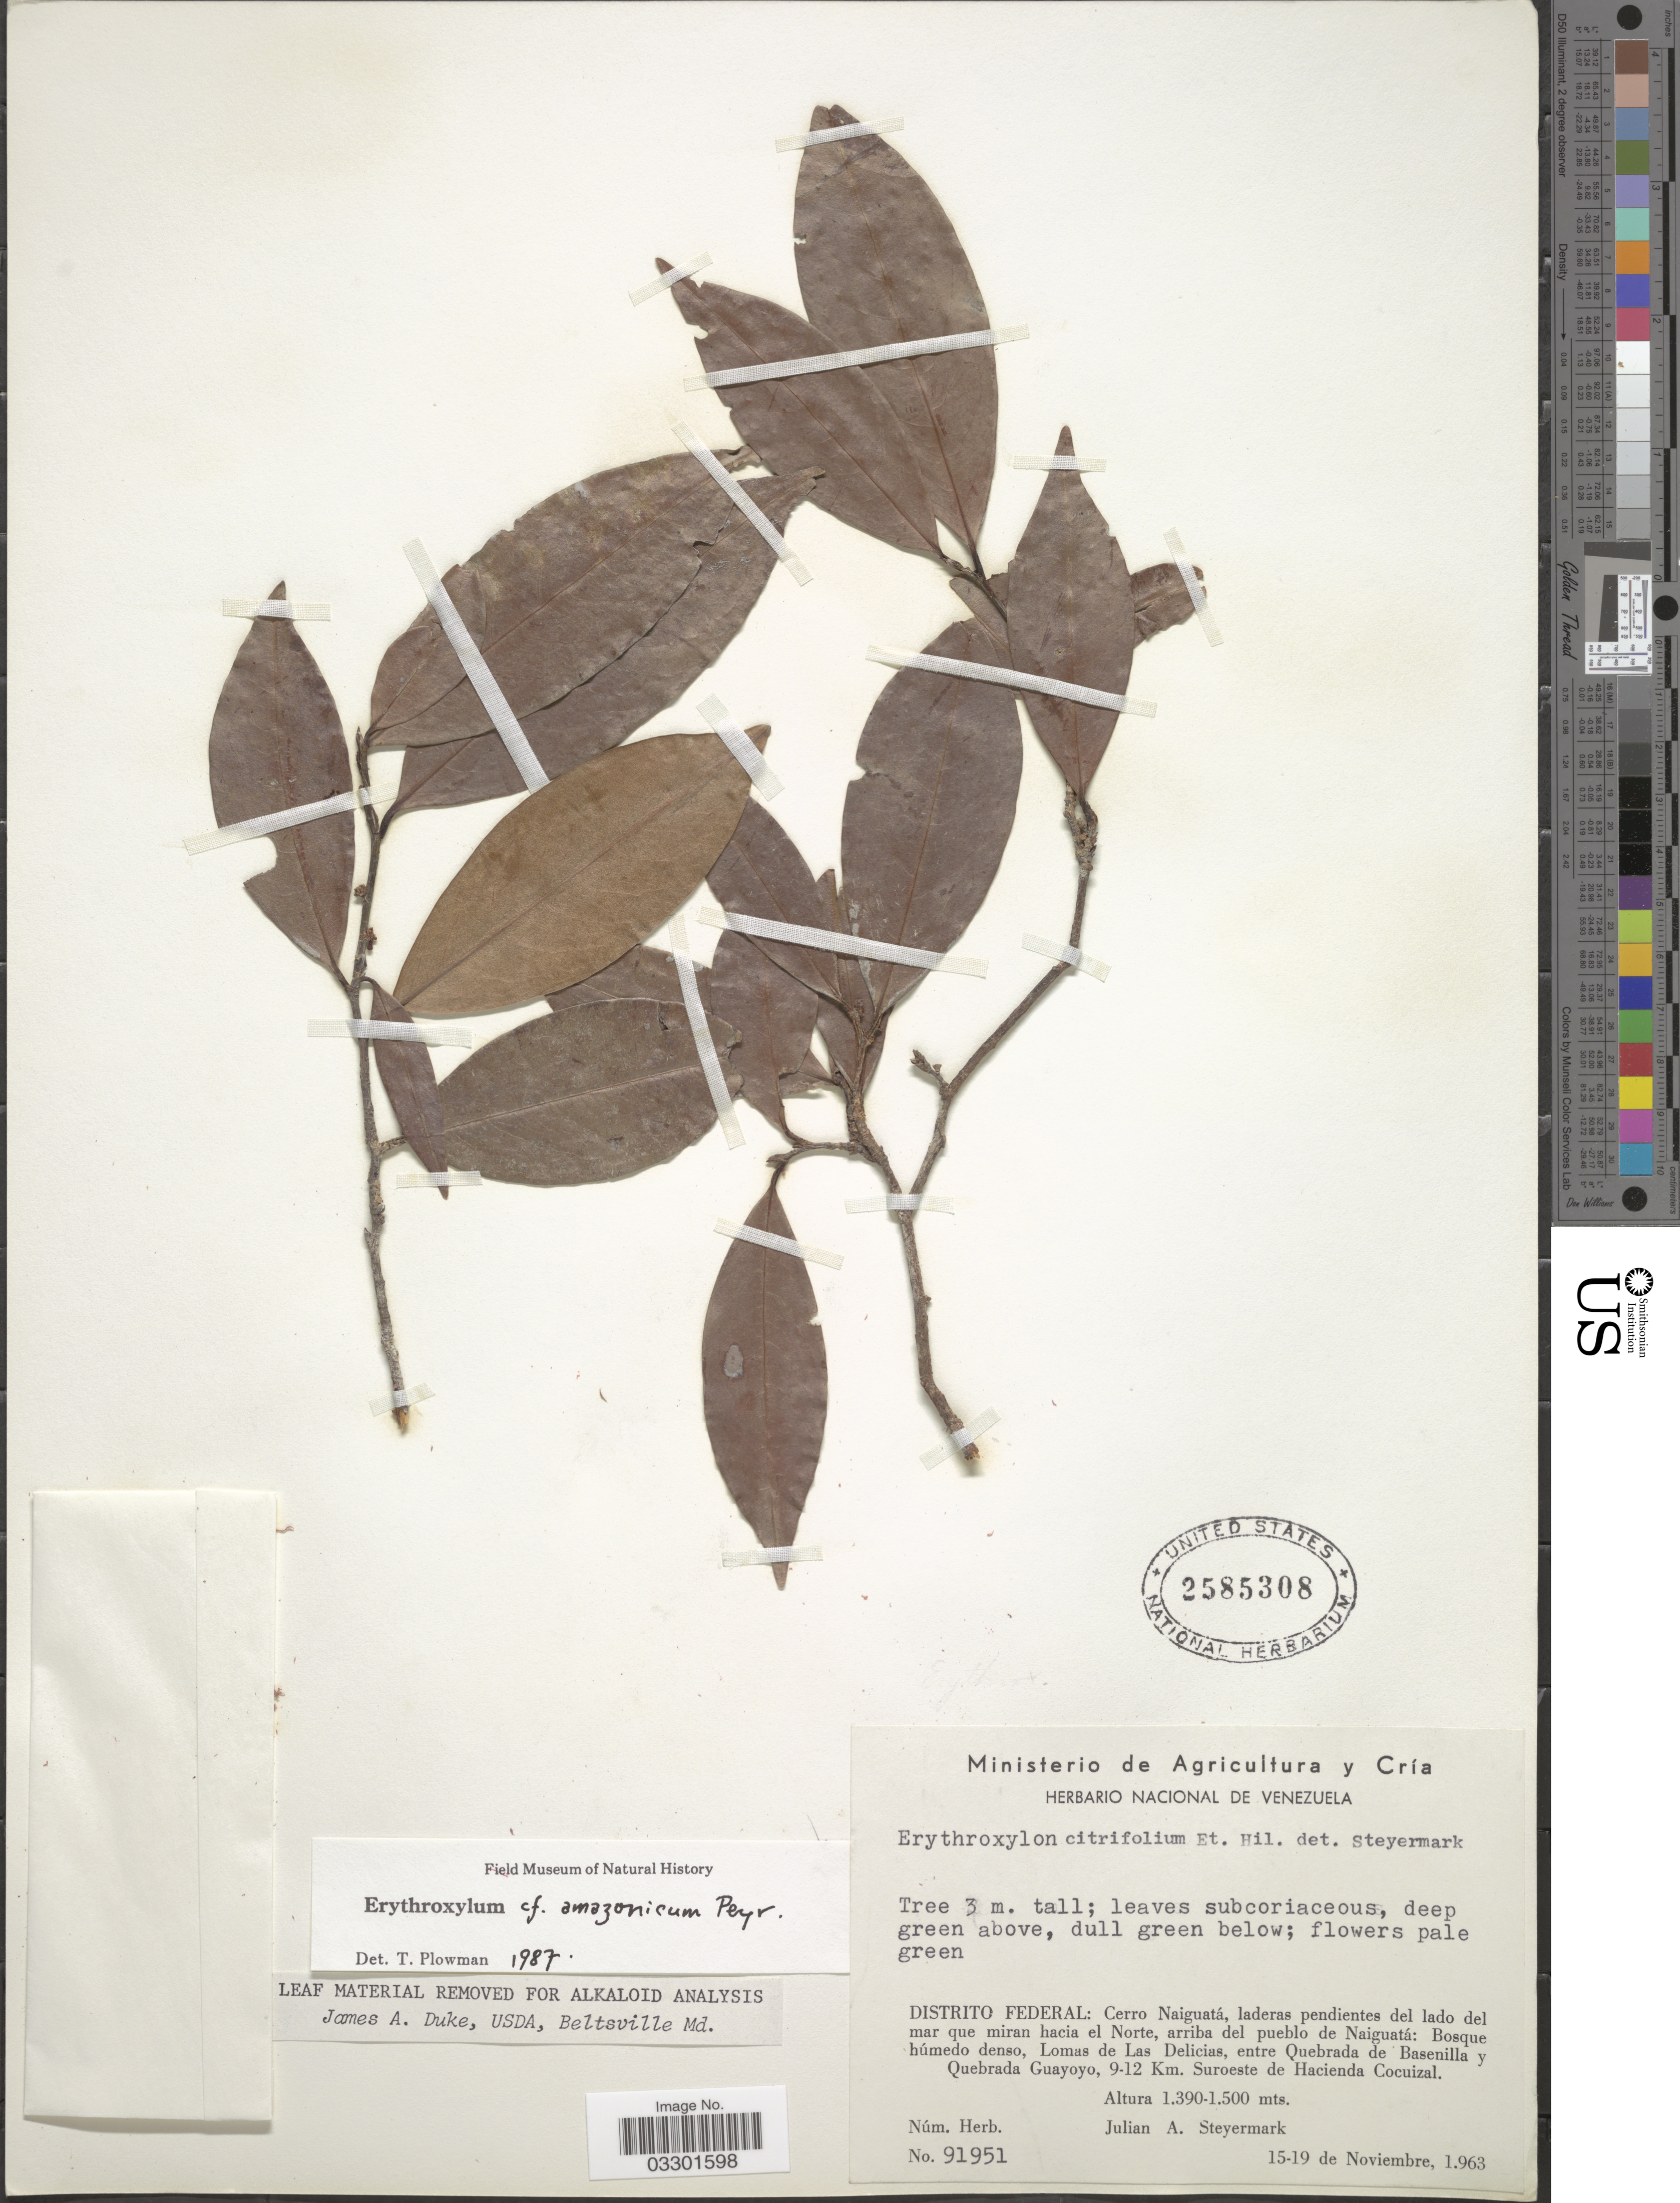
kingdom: Plantae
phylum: Tracheophyta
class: Magnoliopsida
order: Malpighiales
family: Erythroxylaceae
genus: Erythroxylum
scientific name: Erythroxylum amazonicum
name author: Peyr.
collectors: J. Steyermark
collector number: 91951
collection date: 1963-11-15/1963-11-19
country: Venezuela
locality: Distrito Federal: Cerro Naiguatá, laderas pendientes del lado del mar que miran hacia el Norte, arriba del pueblo de Naiguatá: Bosque húmedo denso, Lomas de Las Delicias, entre Quebrada de Basenilla y Quebrada Guayoyo, 9-12 Km. Suroeste de Hacienda Cocuizal.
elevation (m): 1390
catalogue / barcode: US 2585308